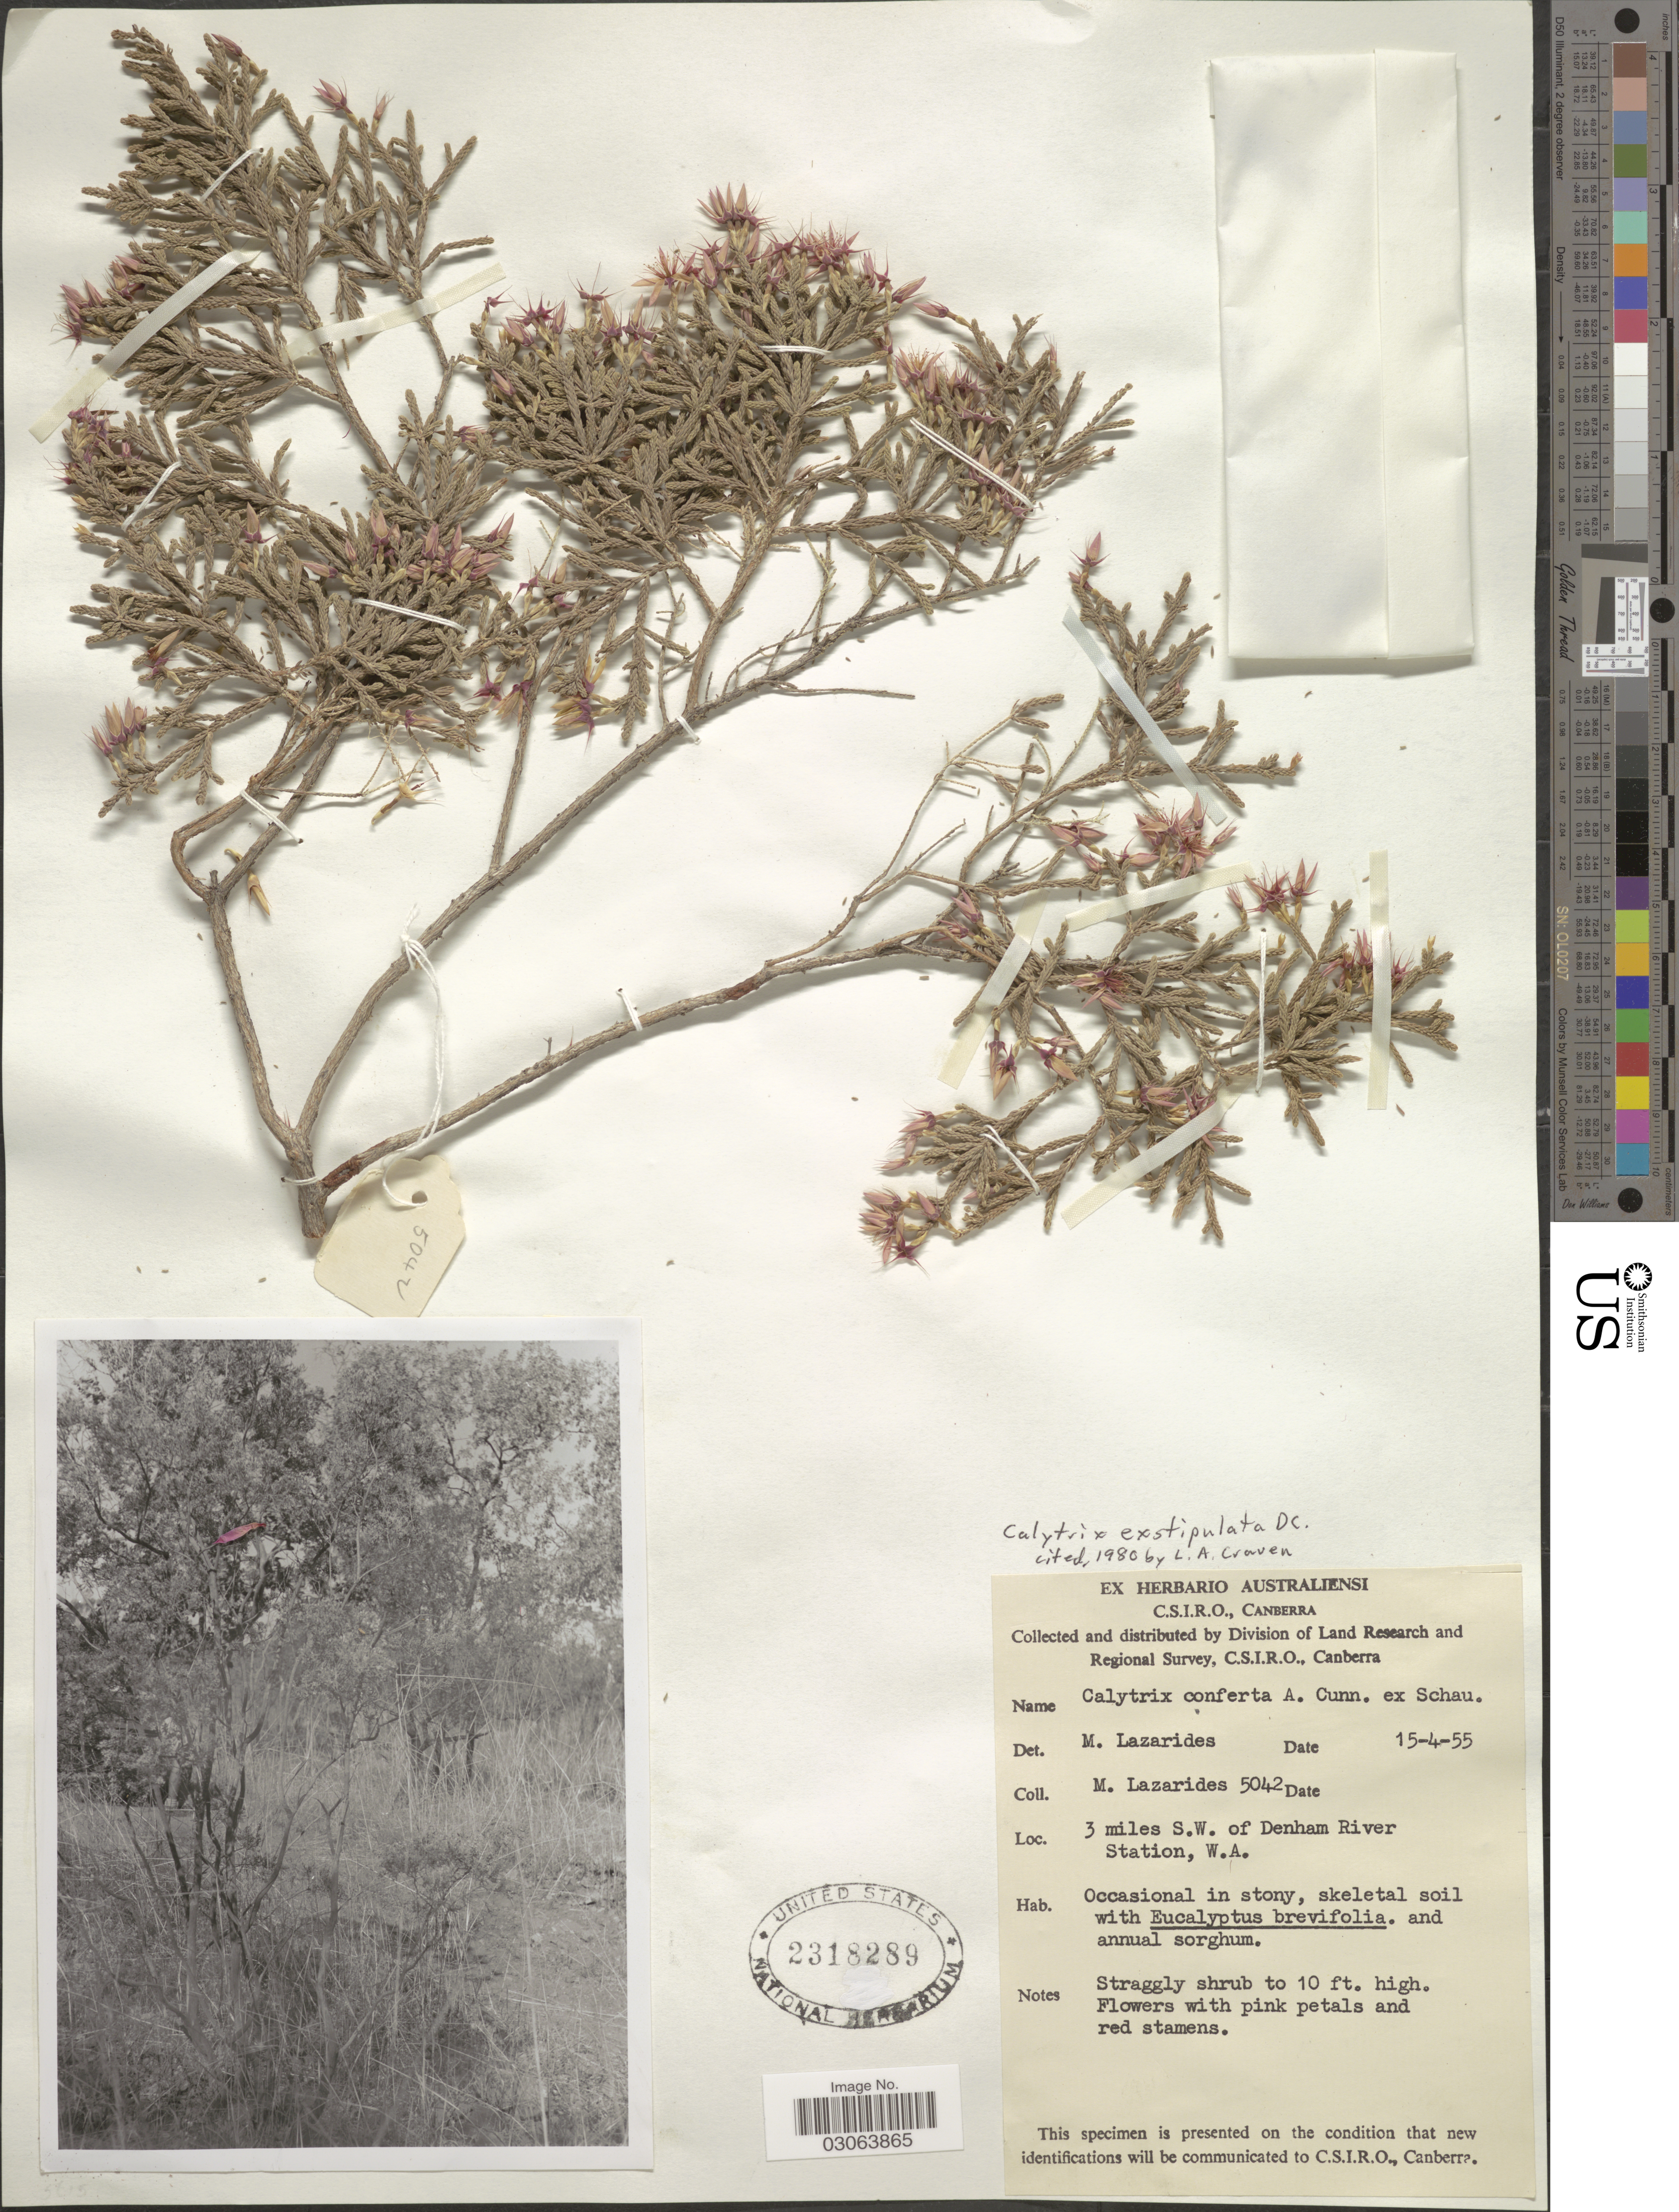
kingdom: Plantae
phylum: Tracheophyta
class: Magnoliopsida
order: Myrtales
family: Myrtaceae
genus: Calytrix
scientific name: Calytrix exstipulata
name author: D.C.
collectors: M. Lazarides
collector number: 5042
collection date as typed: Transcribed d/m/y: 15/4/55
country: Australia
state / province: Western Australia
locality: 3 miles S.W. of Denham River Station.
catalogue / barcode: US 2318289